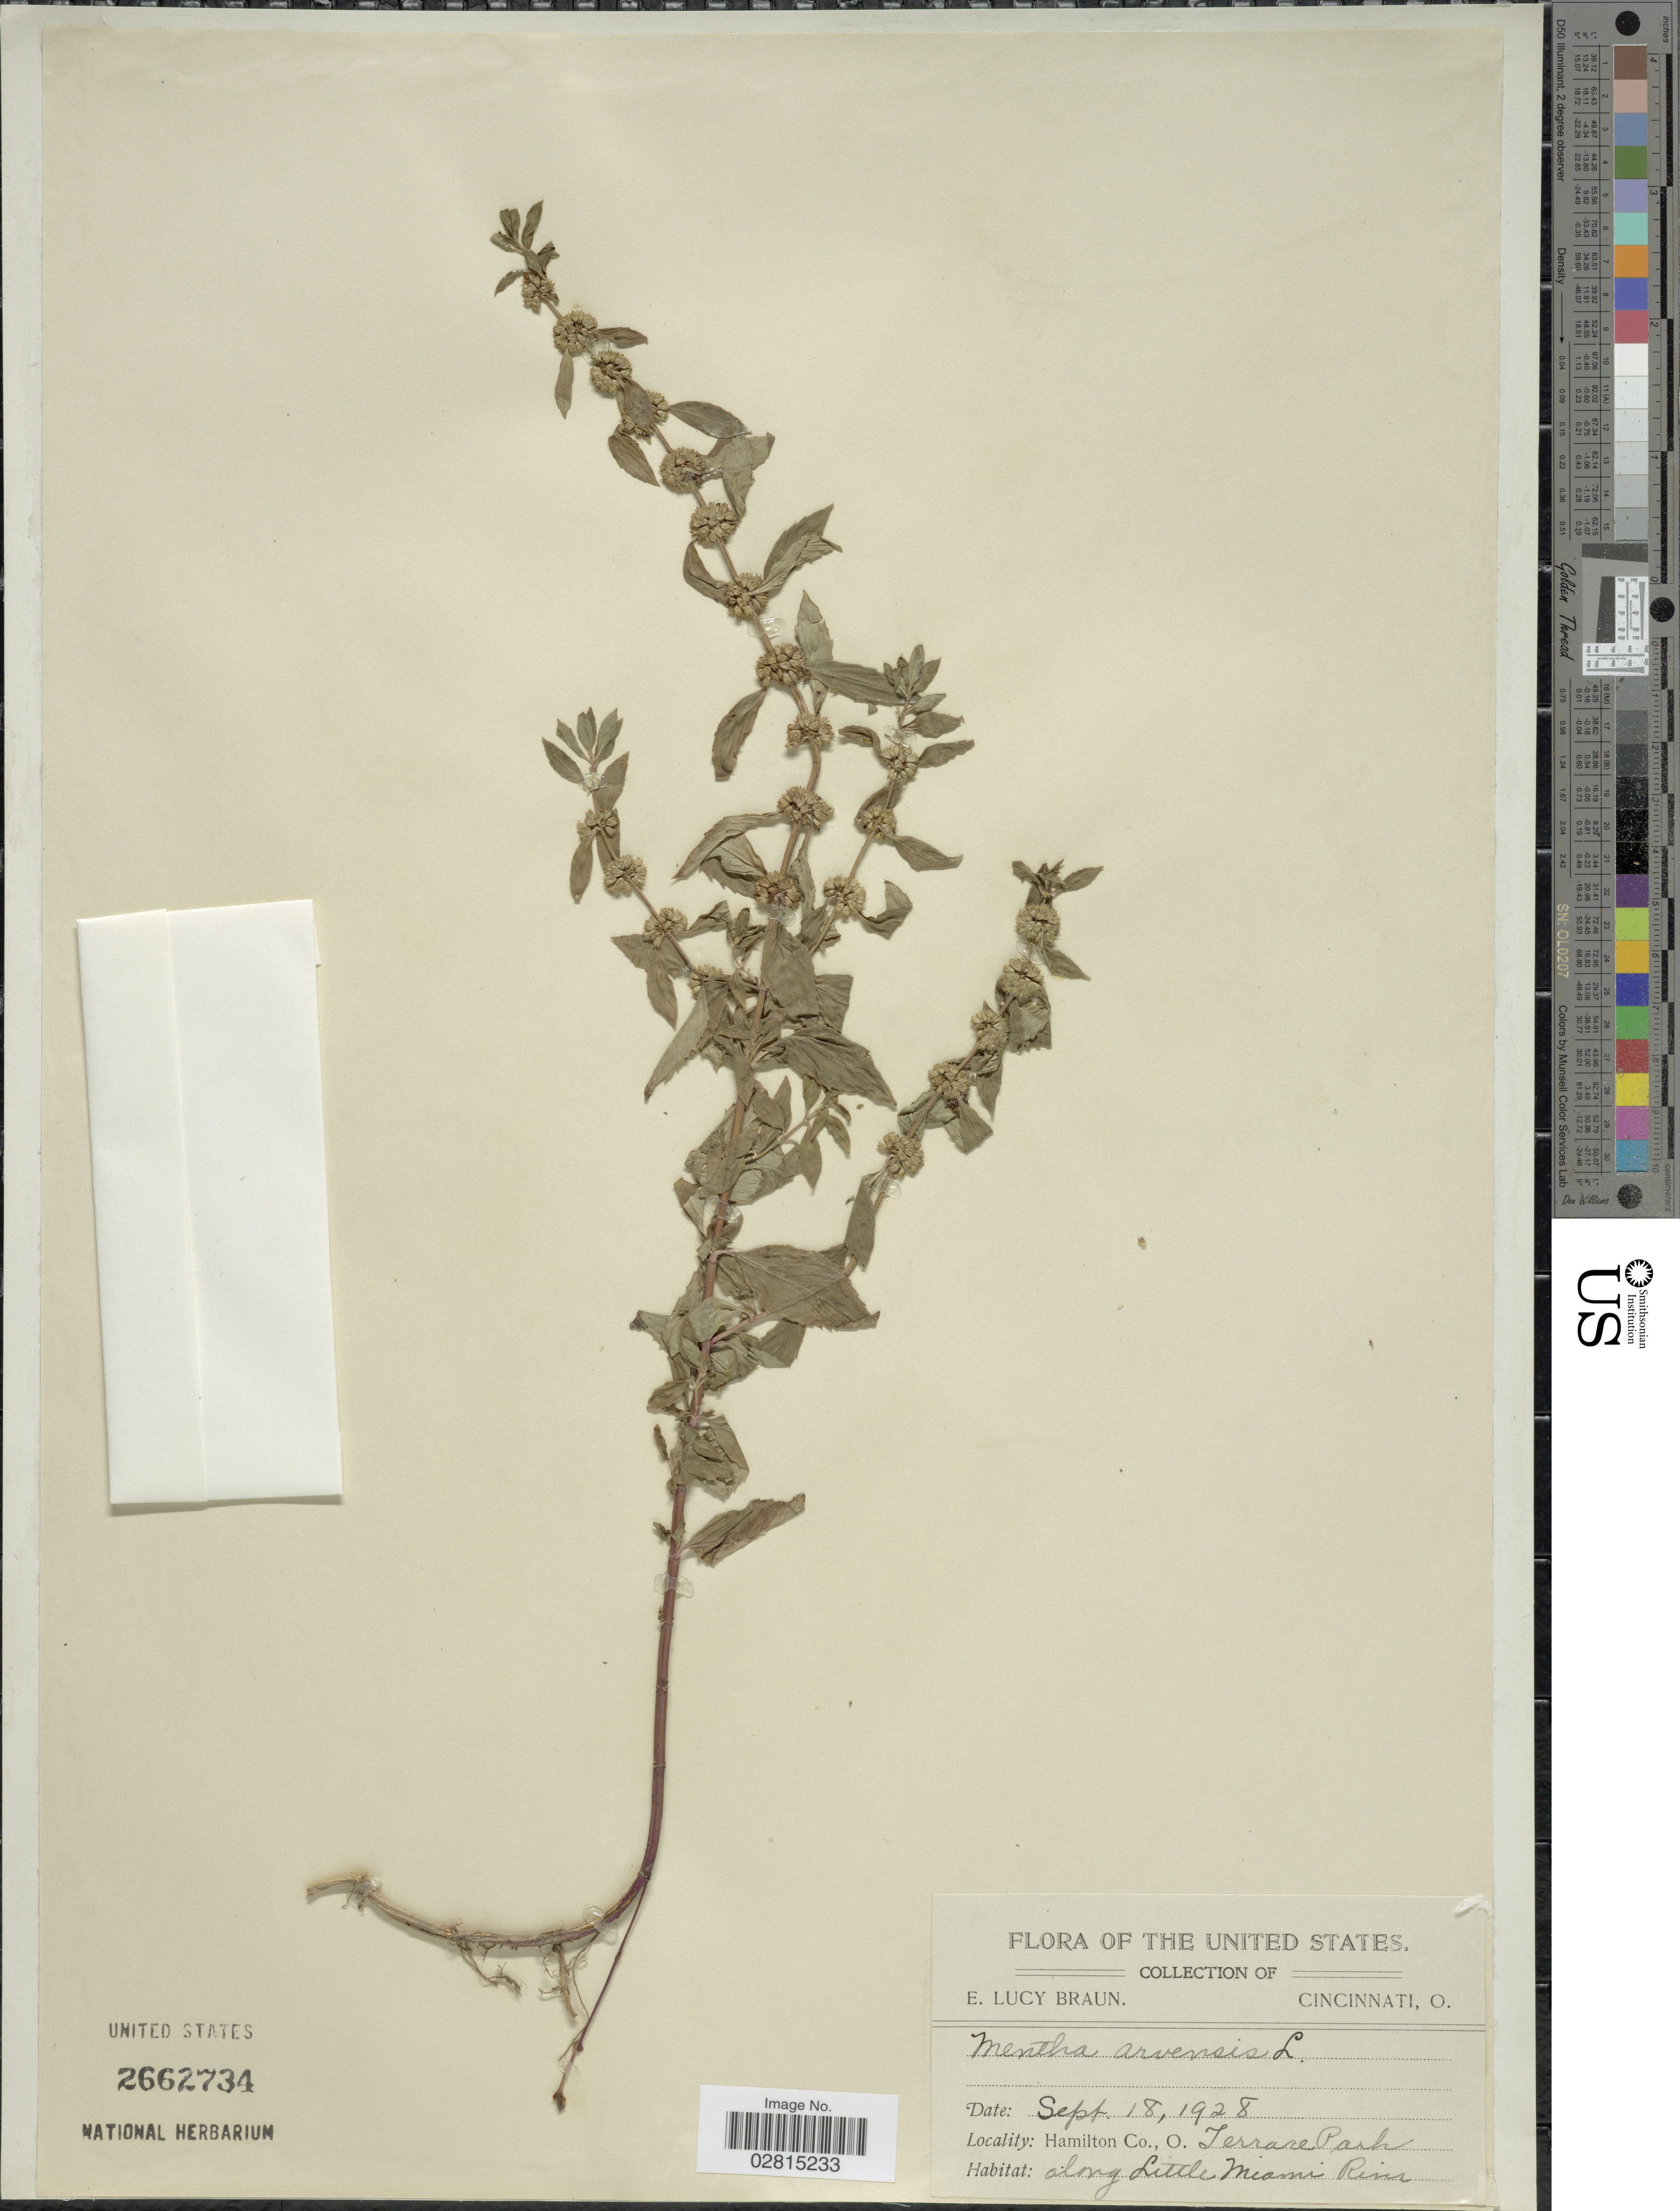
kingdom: Plantae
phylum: Tracheophyta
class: Magnoliopsida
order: Lamiales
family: Lamiaceae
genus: Mentha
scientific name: Mentha arvensis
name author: L.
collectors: E. L. Braun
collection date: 1928-09-18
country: United States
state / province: Ohio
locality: Hamilton Co., O., Terrace Park along Little Miami River.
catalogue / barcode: US 2662734